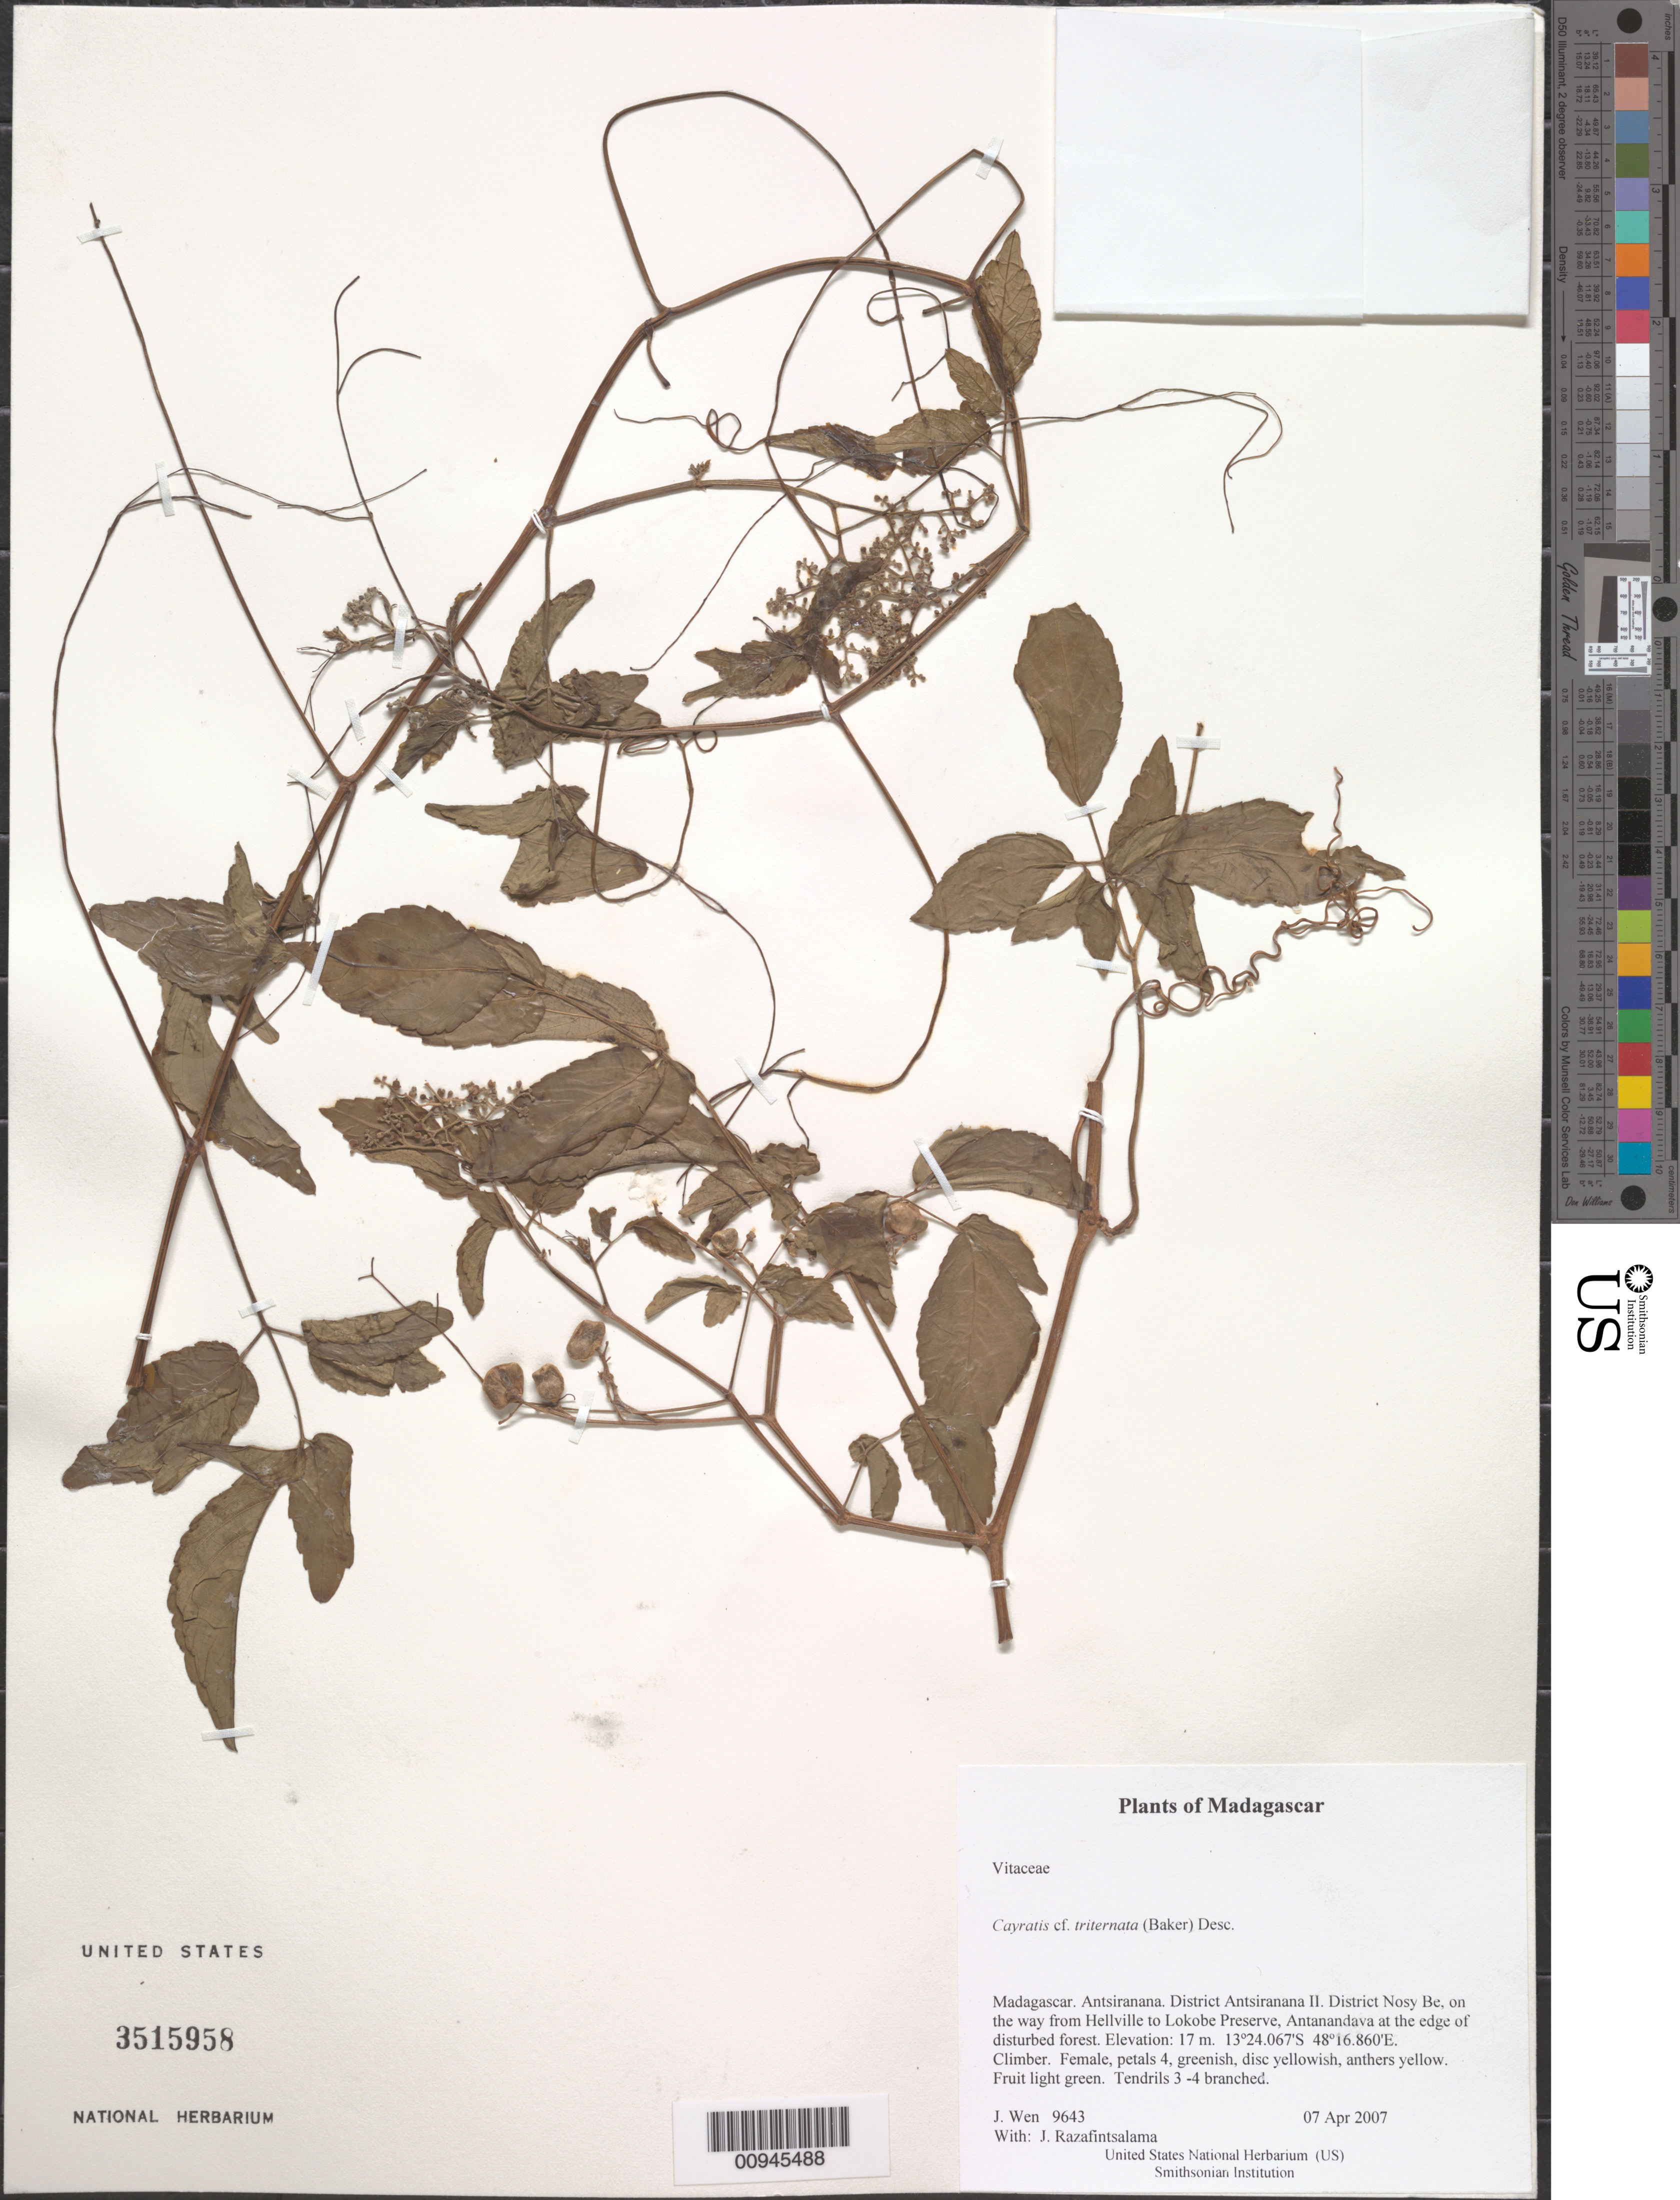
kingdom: Plantae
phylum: Tracheophyta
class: Magnoliopsida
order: Vitales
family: Vitaceae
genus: Cayratia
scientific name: Cayratia triternata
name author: (Baker) Desc.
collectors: J. Wen & J. Razafintsalama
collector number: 9643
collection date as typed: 07 Apr 2007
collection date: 2007-04-07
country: Madagascar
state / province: Diana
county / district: Nosy Be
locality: District Antsiranana II. District Nosy Be, on the way from Hellville to Lokobe Preserve, Antanandava at the edge of disturbed forest.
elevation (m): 17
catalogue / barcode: US 3515958